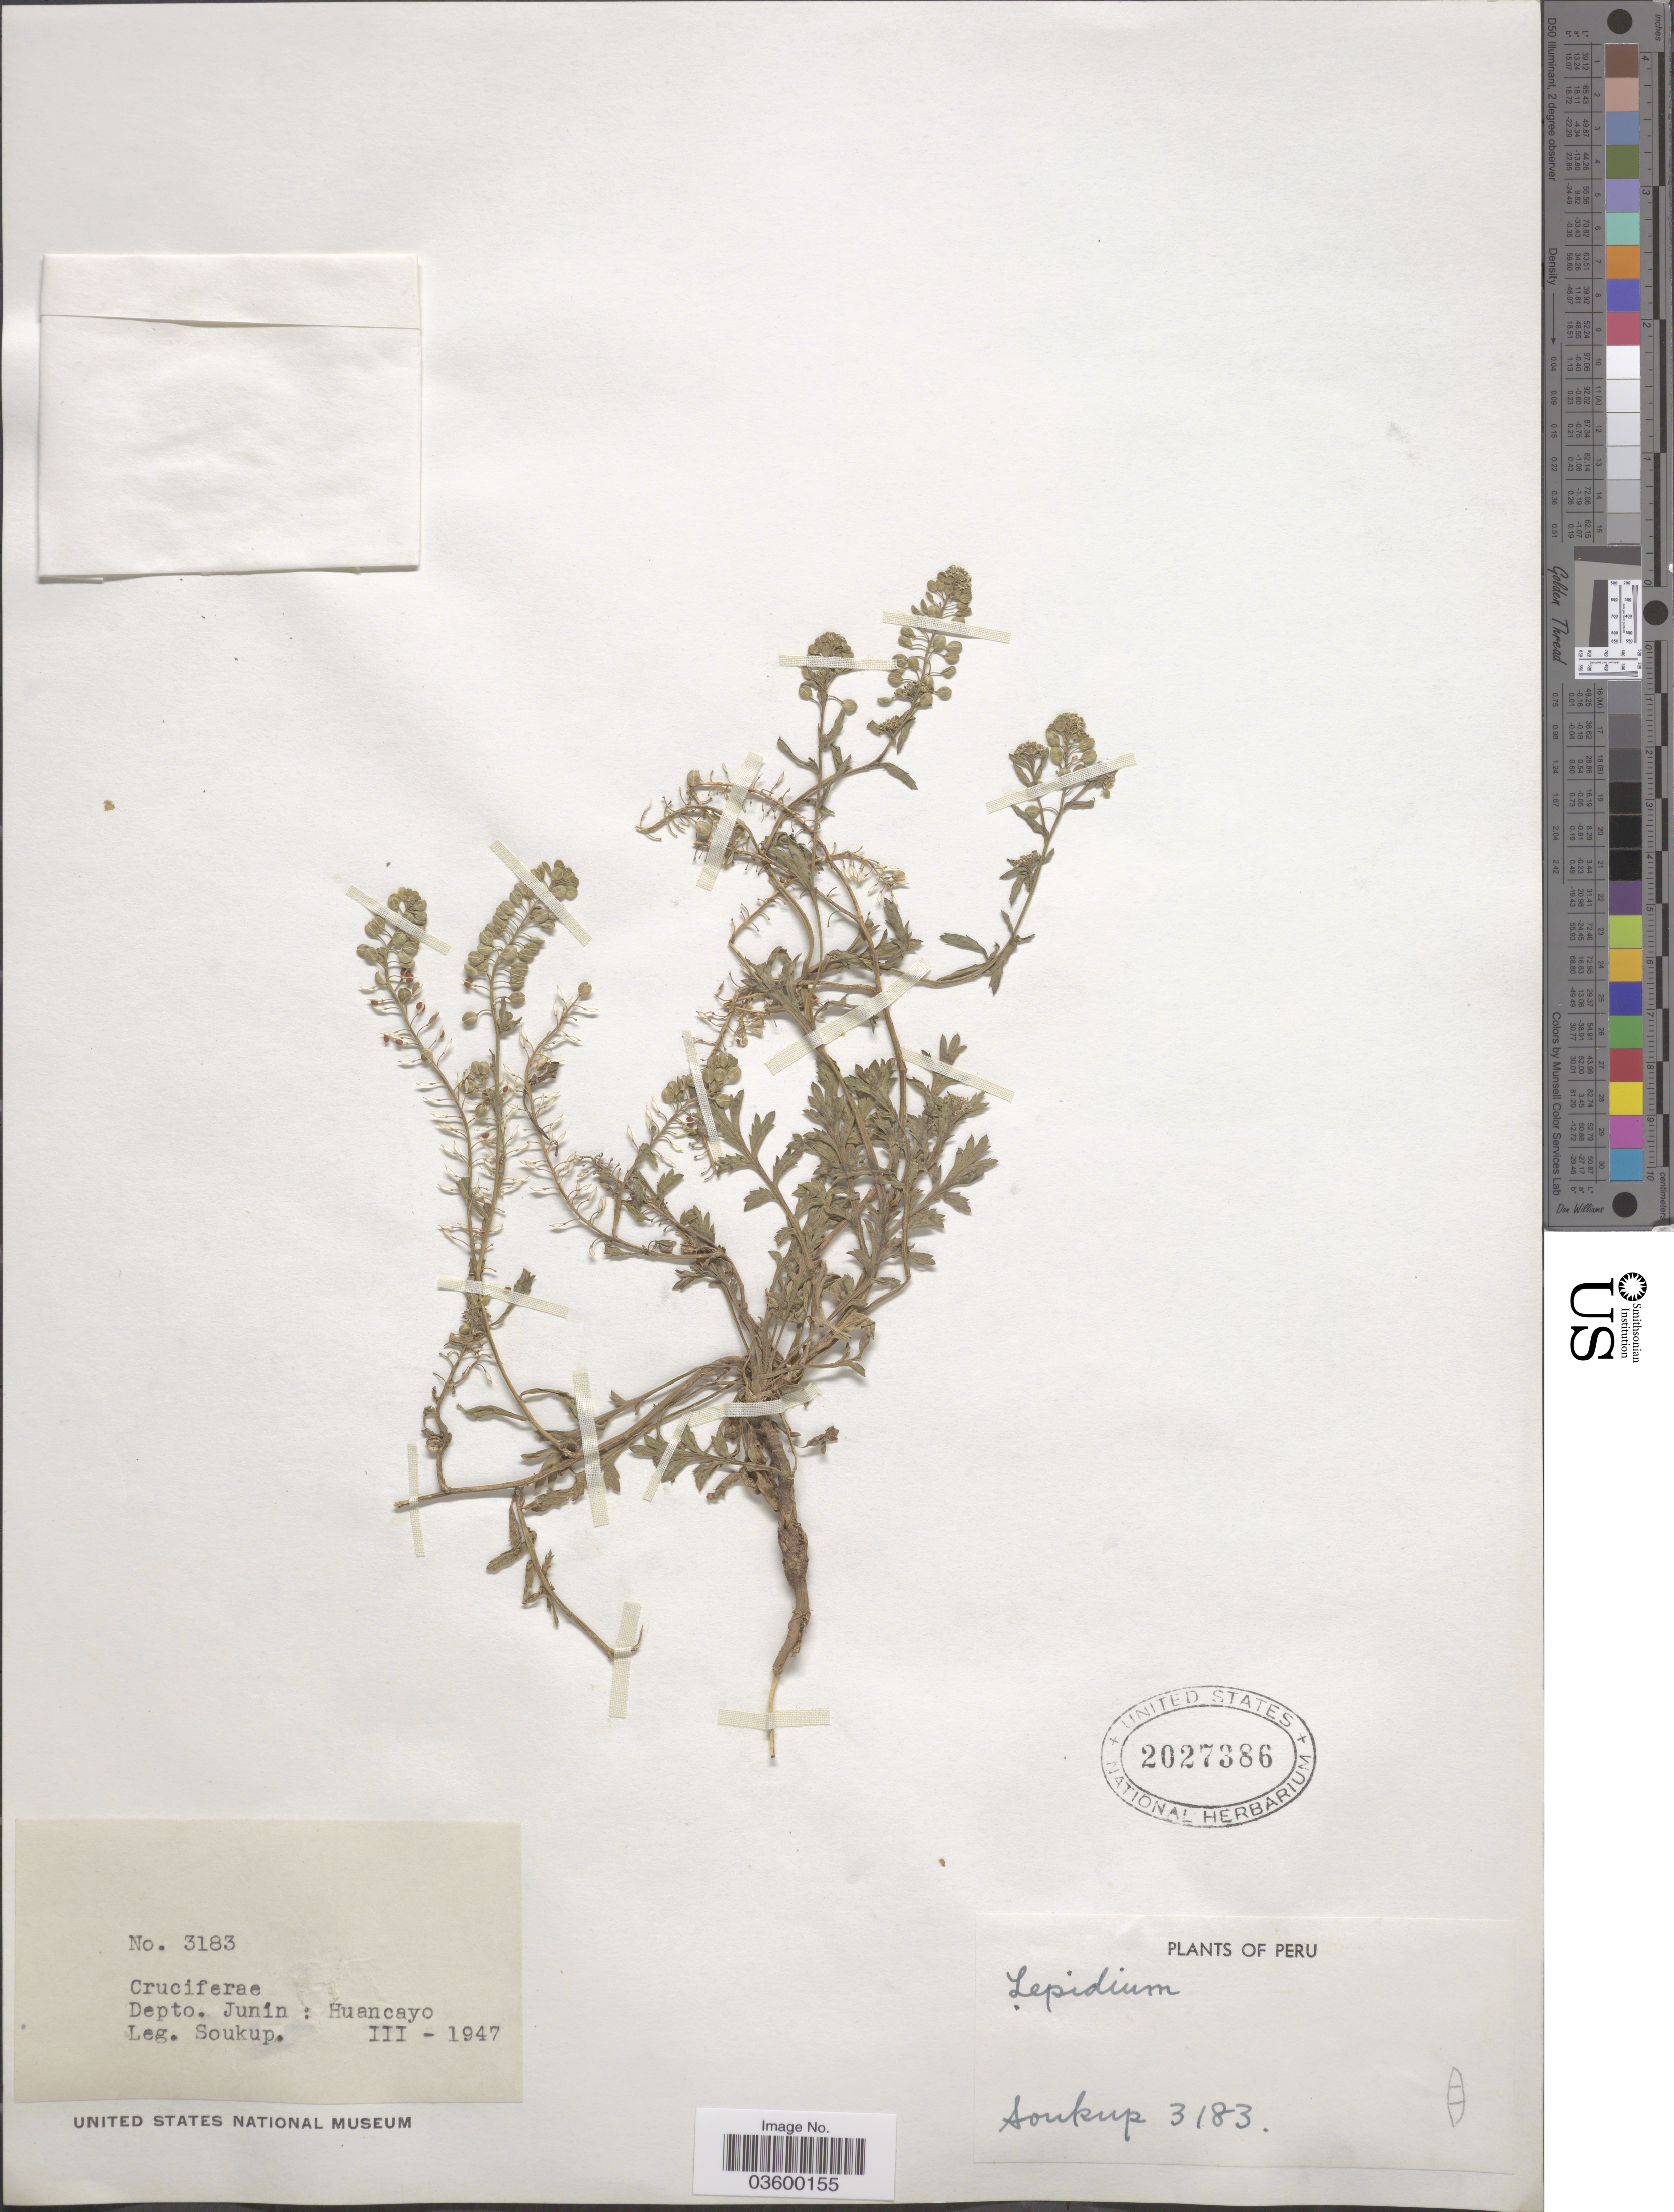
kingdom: Plantae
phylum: Tracheophyta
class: Magnoliopsida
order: Brassicales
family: Brassicaceae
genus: Lepidium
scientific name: Lepidium sp.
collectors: -- Soukup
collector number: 3183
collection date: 1947-03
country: Peru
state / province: Junín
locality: Depto. Junín: Huancayo.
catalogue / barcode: US 2027386